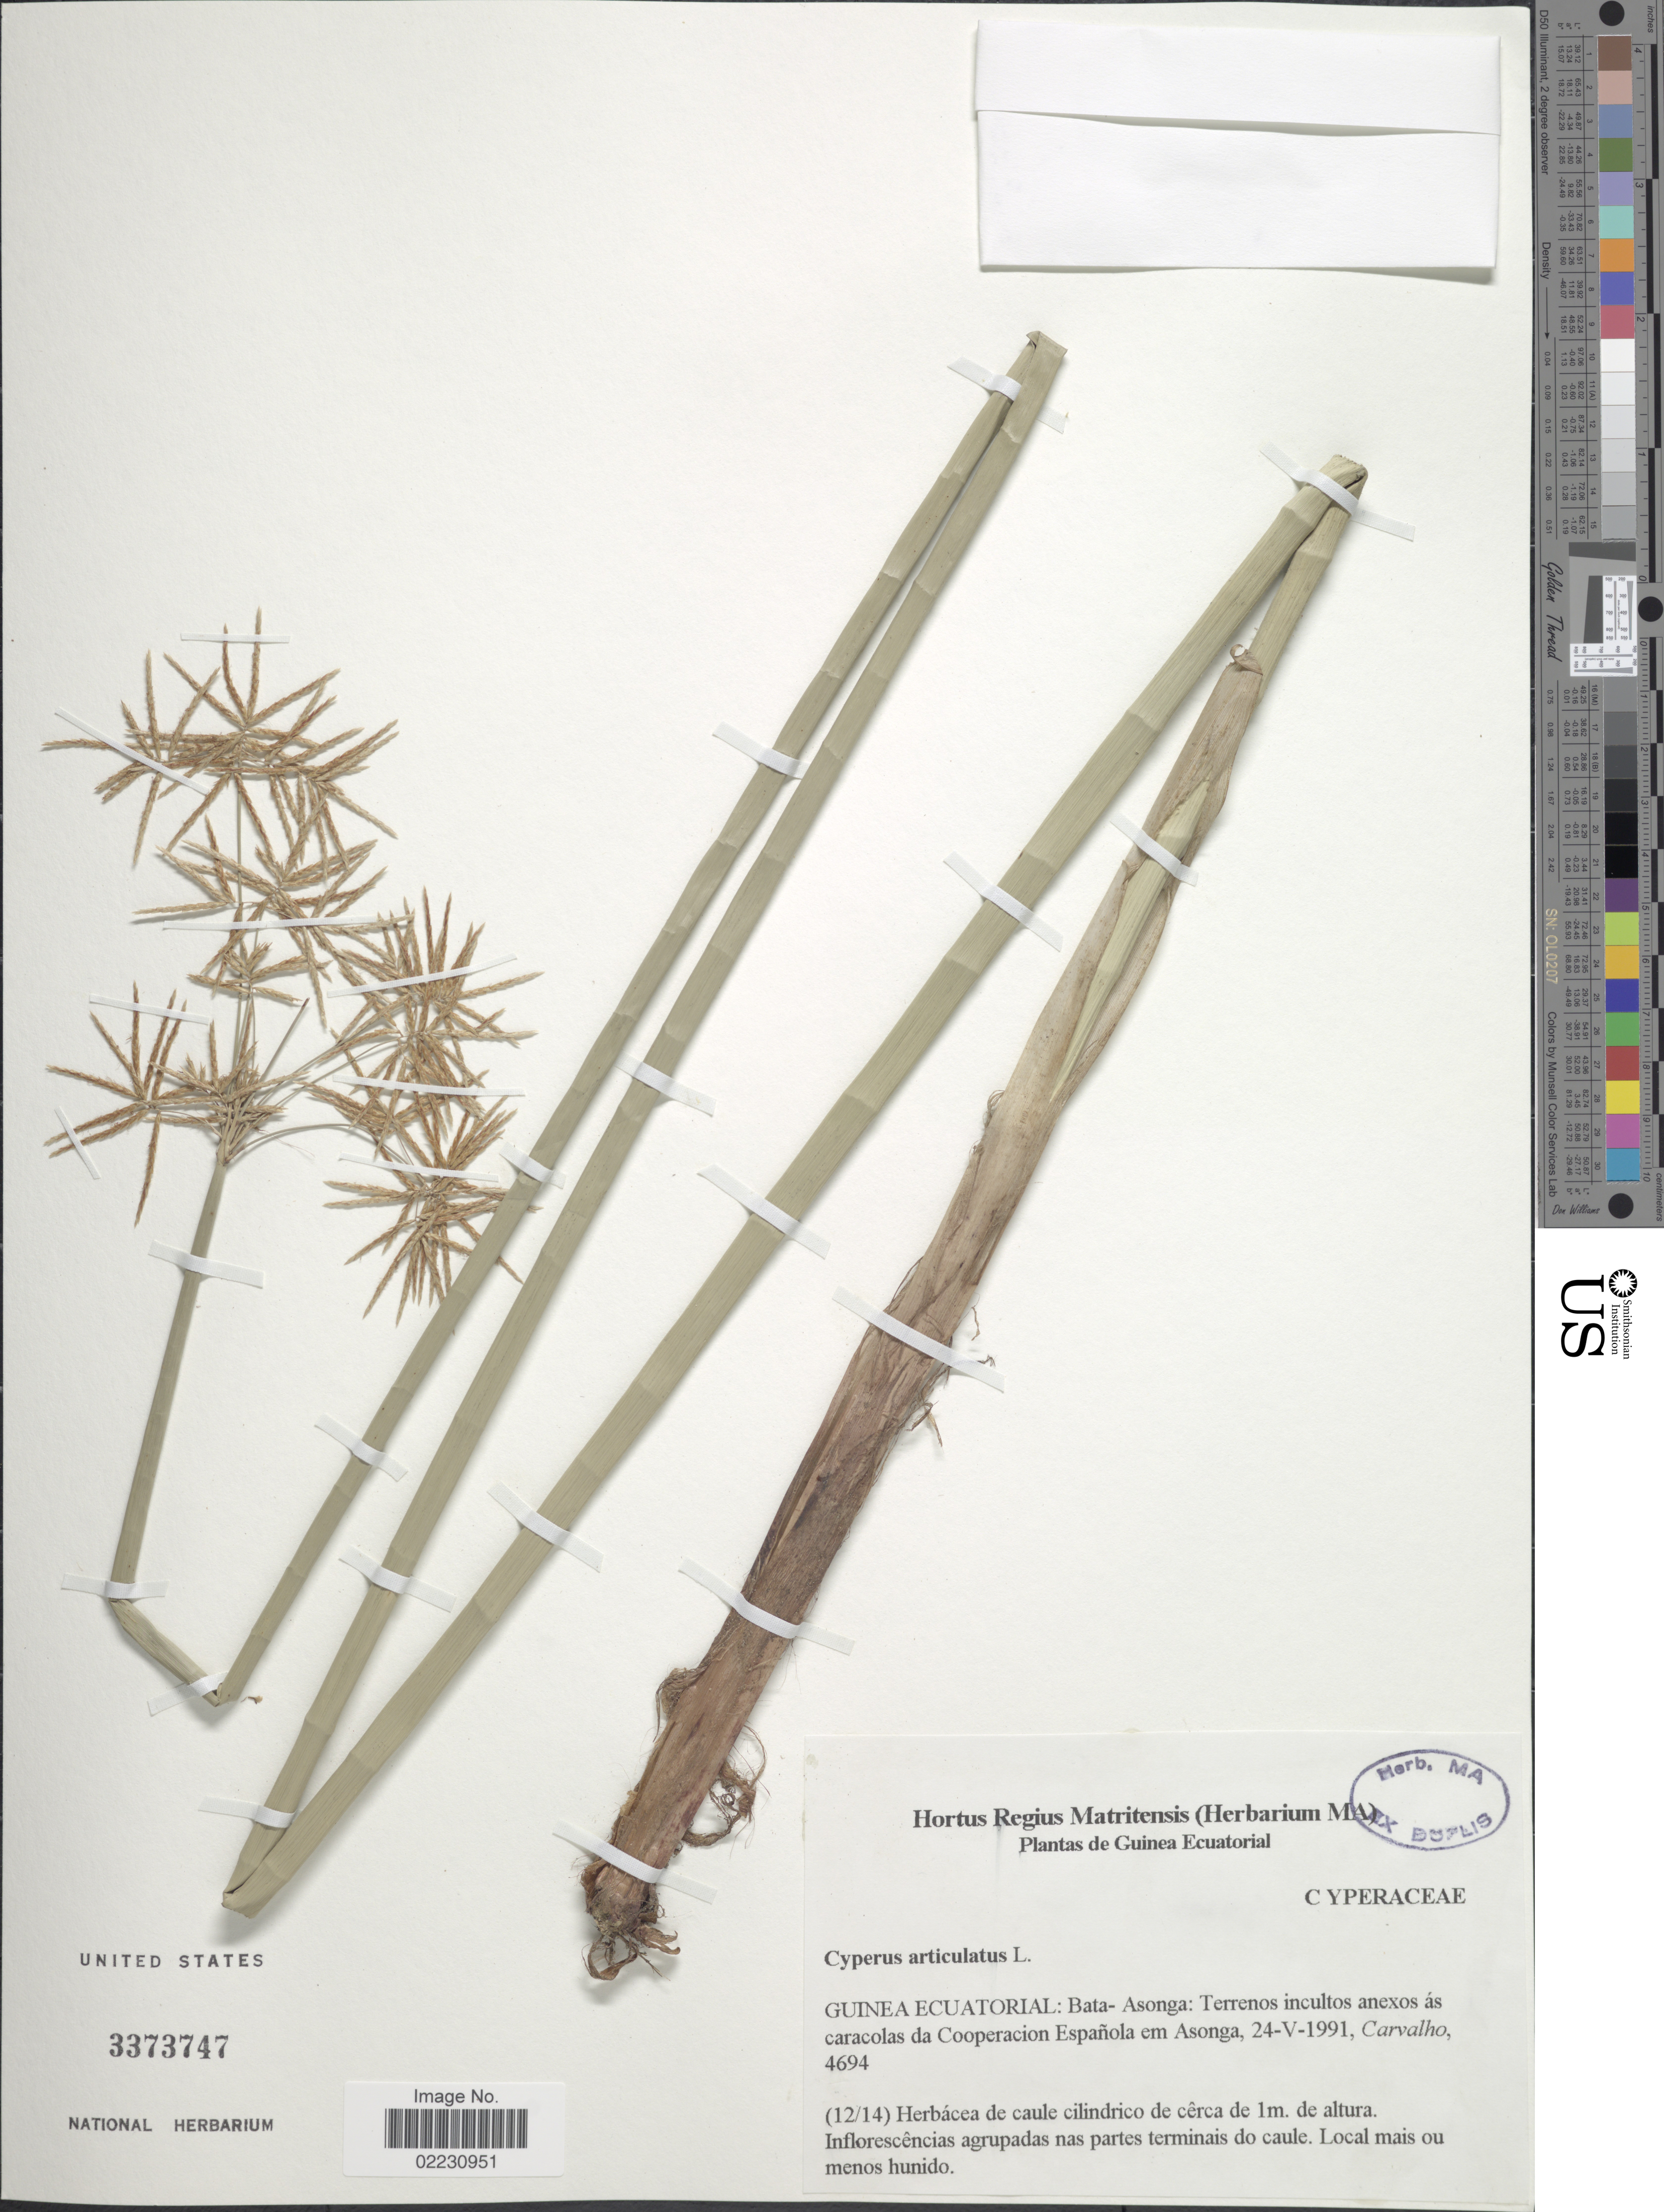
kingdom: Plantae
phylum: Tracheophyta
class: Liliopsida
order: Poales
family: Cyperaceae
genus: Cyperus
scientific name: Cyperus articulatus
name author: L.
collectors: Carvalho, --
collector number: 4694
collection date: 1991-05-24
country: Equatorial Guinea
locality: Guinea Ecuatorial: Bata-Asonga:Terrenos incultos anexos as caracolas da Cooperacion Espanola em Asonga.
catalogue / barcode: US 3373747